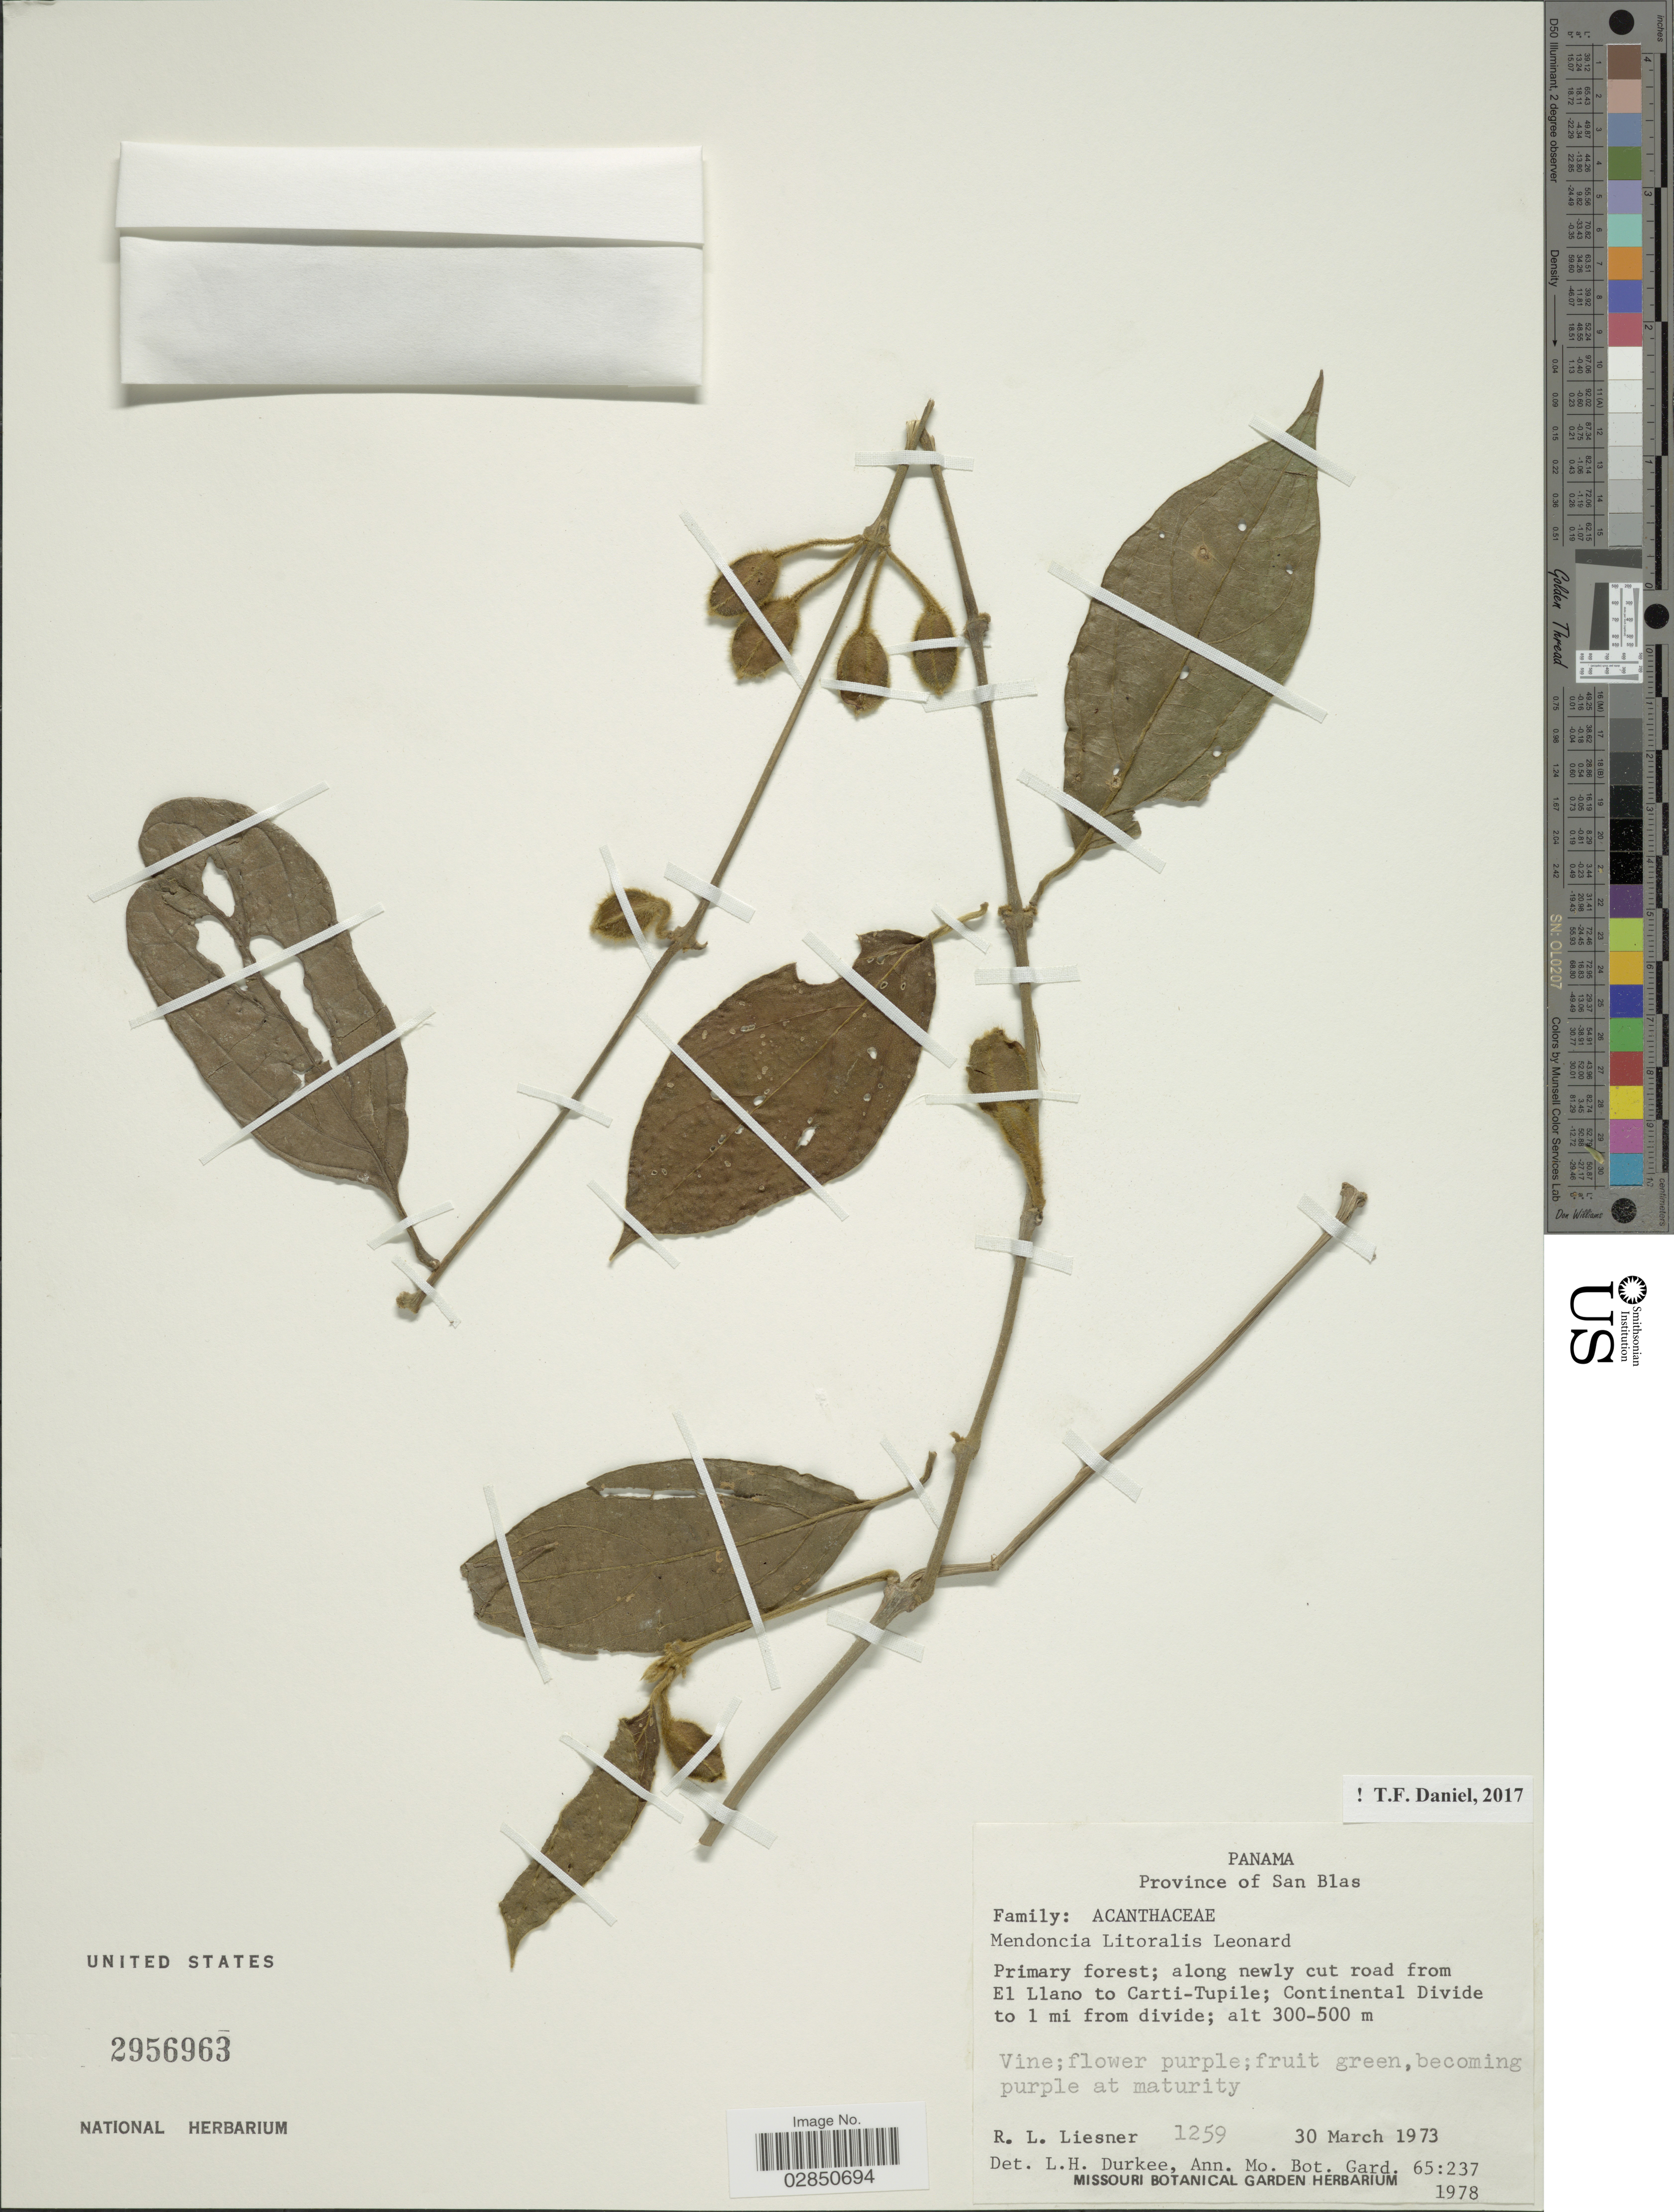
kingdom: Plantae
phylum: Tracheophyta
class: Magnoliopsida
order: Lamiales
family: Acanthaceae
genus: Mendoncia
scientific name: Mendoncia litoralis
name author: Leonard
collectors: R. L. Liesner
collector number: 1259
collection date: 1973-03-30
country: Panama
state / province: Kuna Yala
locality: Province of San Blas, Primary forest; along newly cut road from El Llano to Carti-Tupile; Continental Divide to 1 mi from divide.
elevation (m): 300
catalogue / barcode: US 2956963